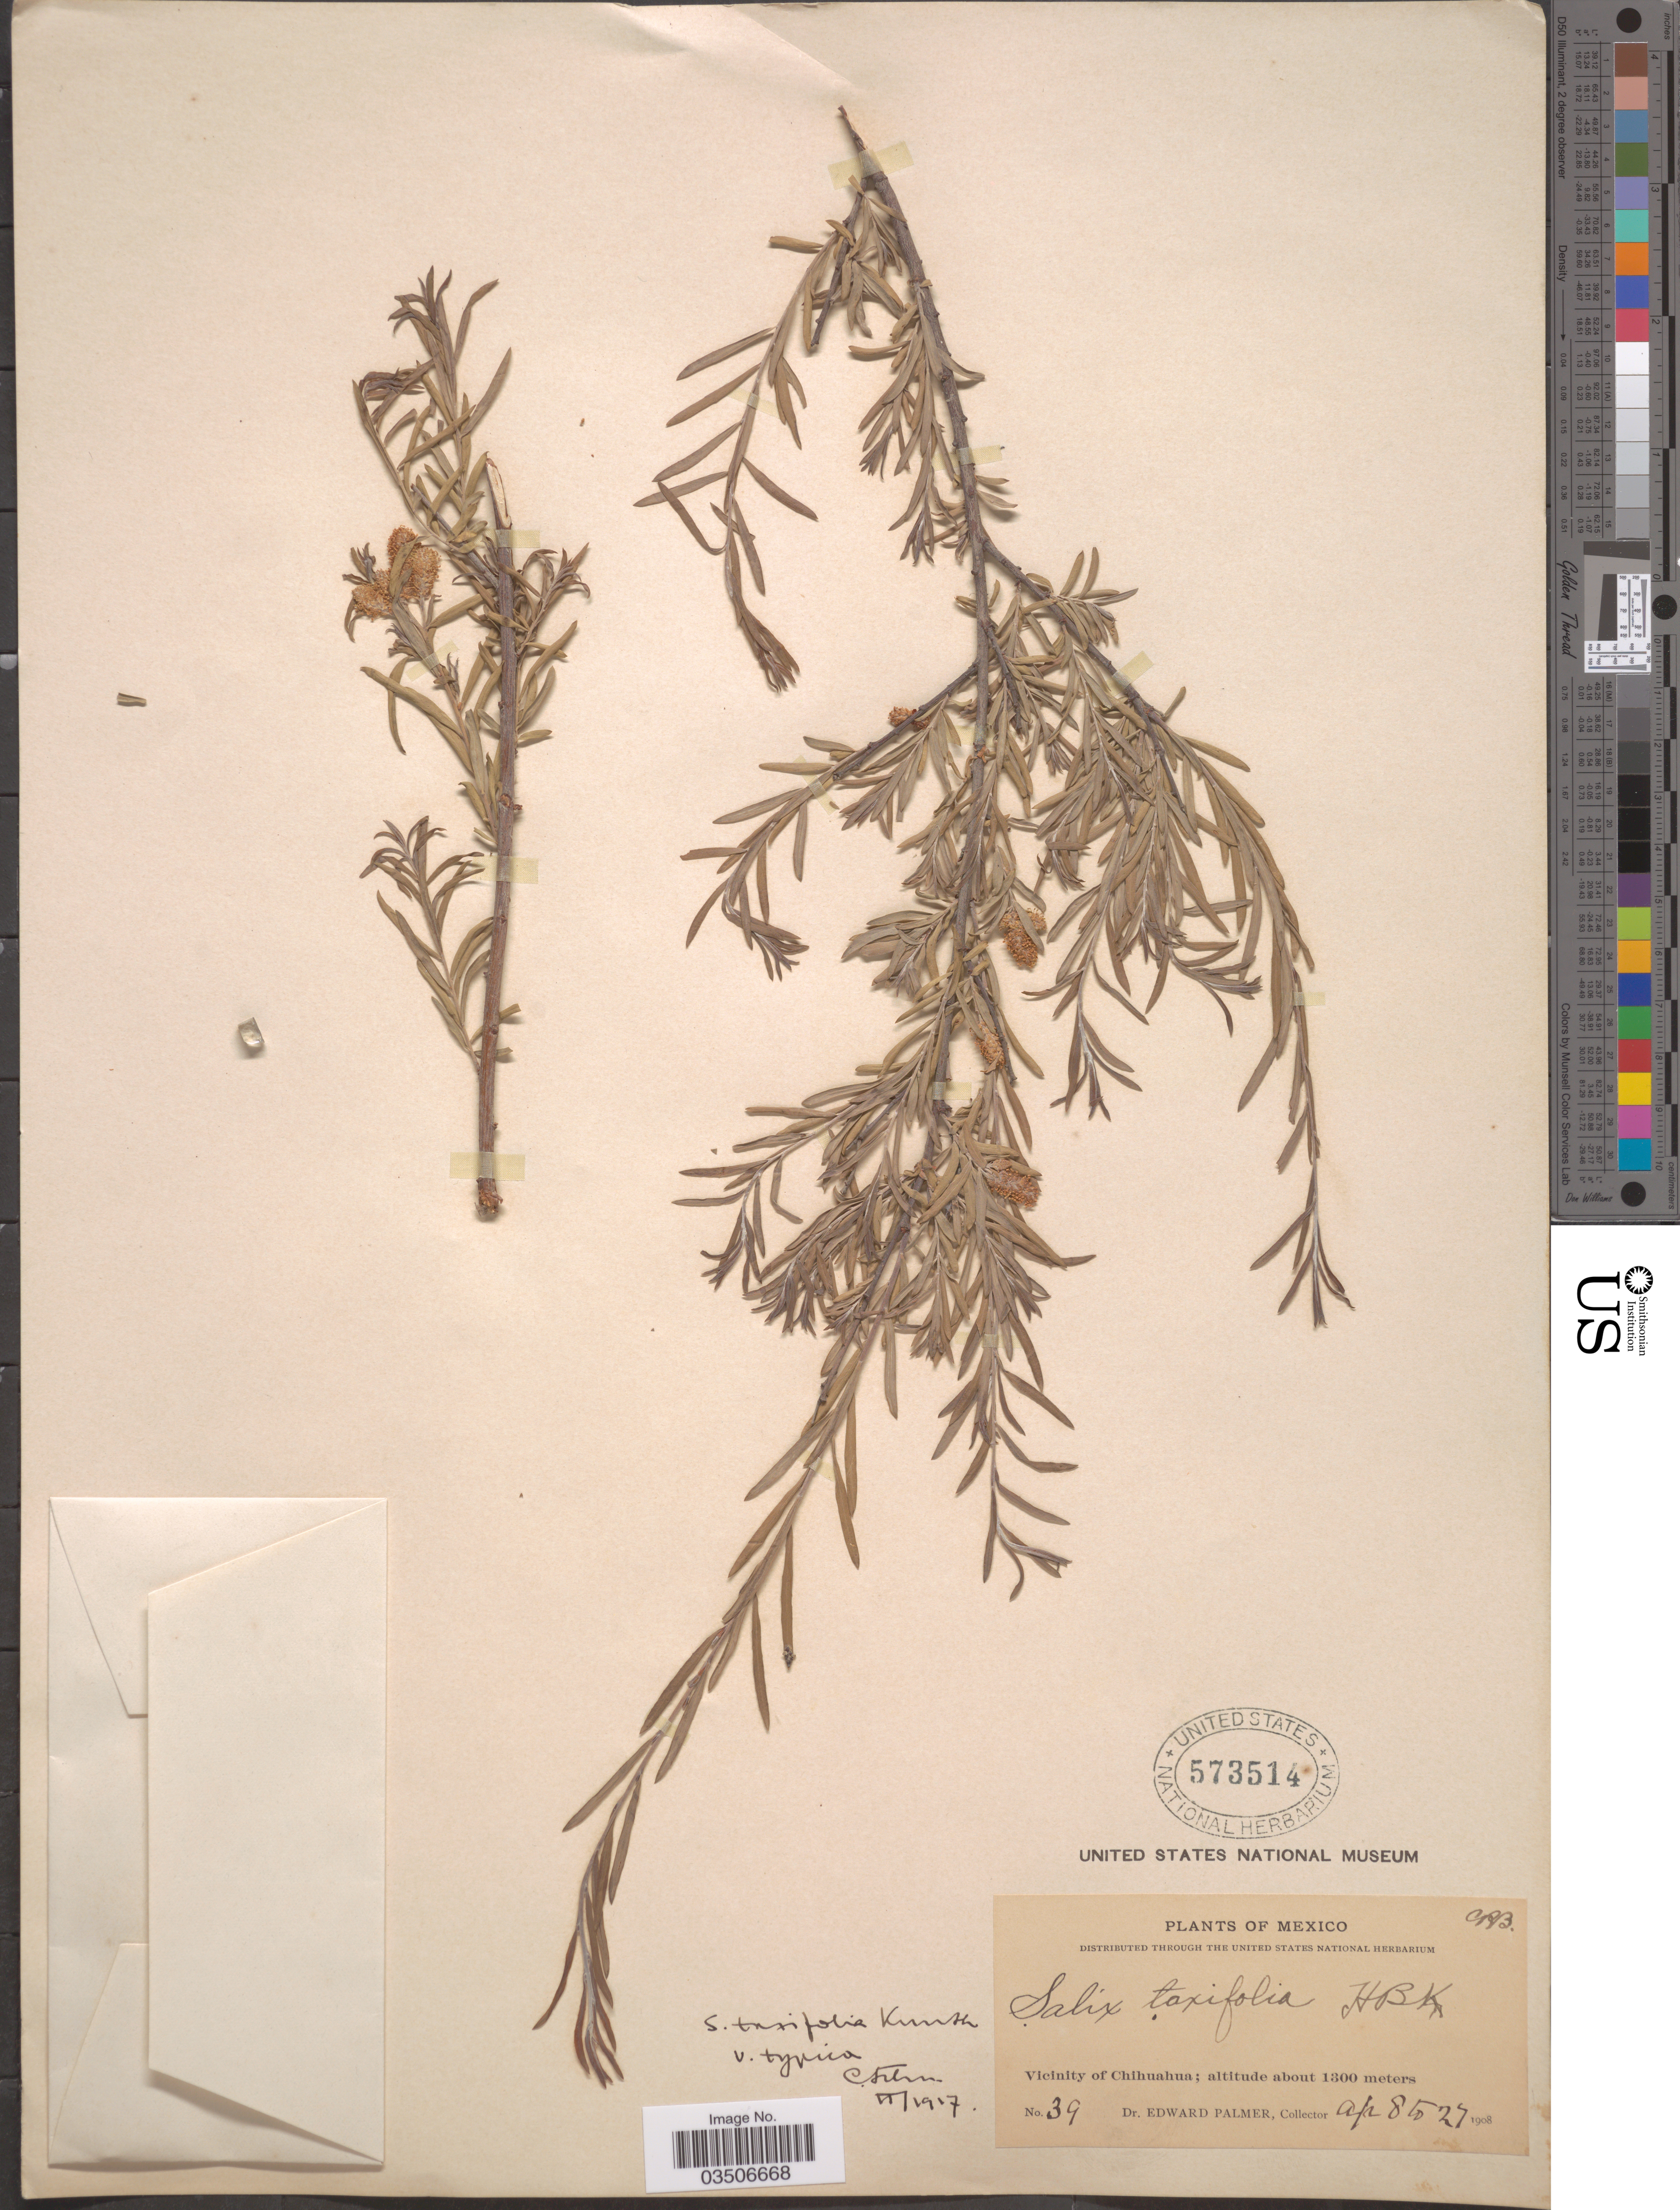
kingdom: Plantae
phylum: Tracheophyta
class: Magnoliopsida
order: Malpighiales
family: Salicaceae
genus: Salix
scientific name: Salix taxifolia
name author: Kunth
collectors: E. Palmer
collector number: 39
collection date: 1908-04-08/1908-04-27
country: Mexico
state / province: Chihuahua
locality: Vicinity of Chihuahua.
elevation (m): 1300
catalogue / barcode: US 573514